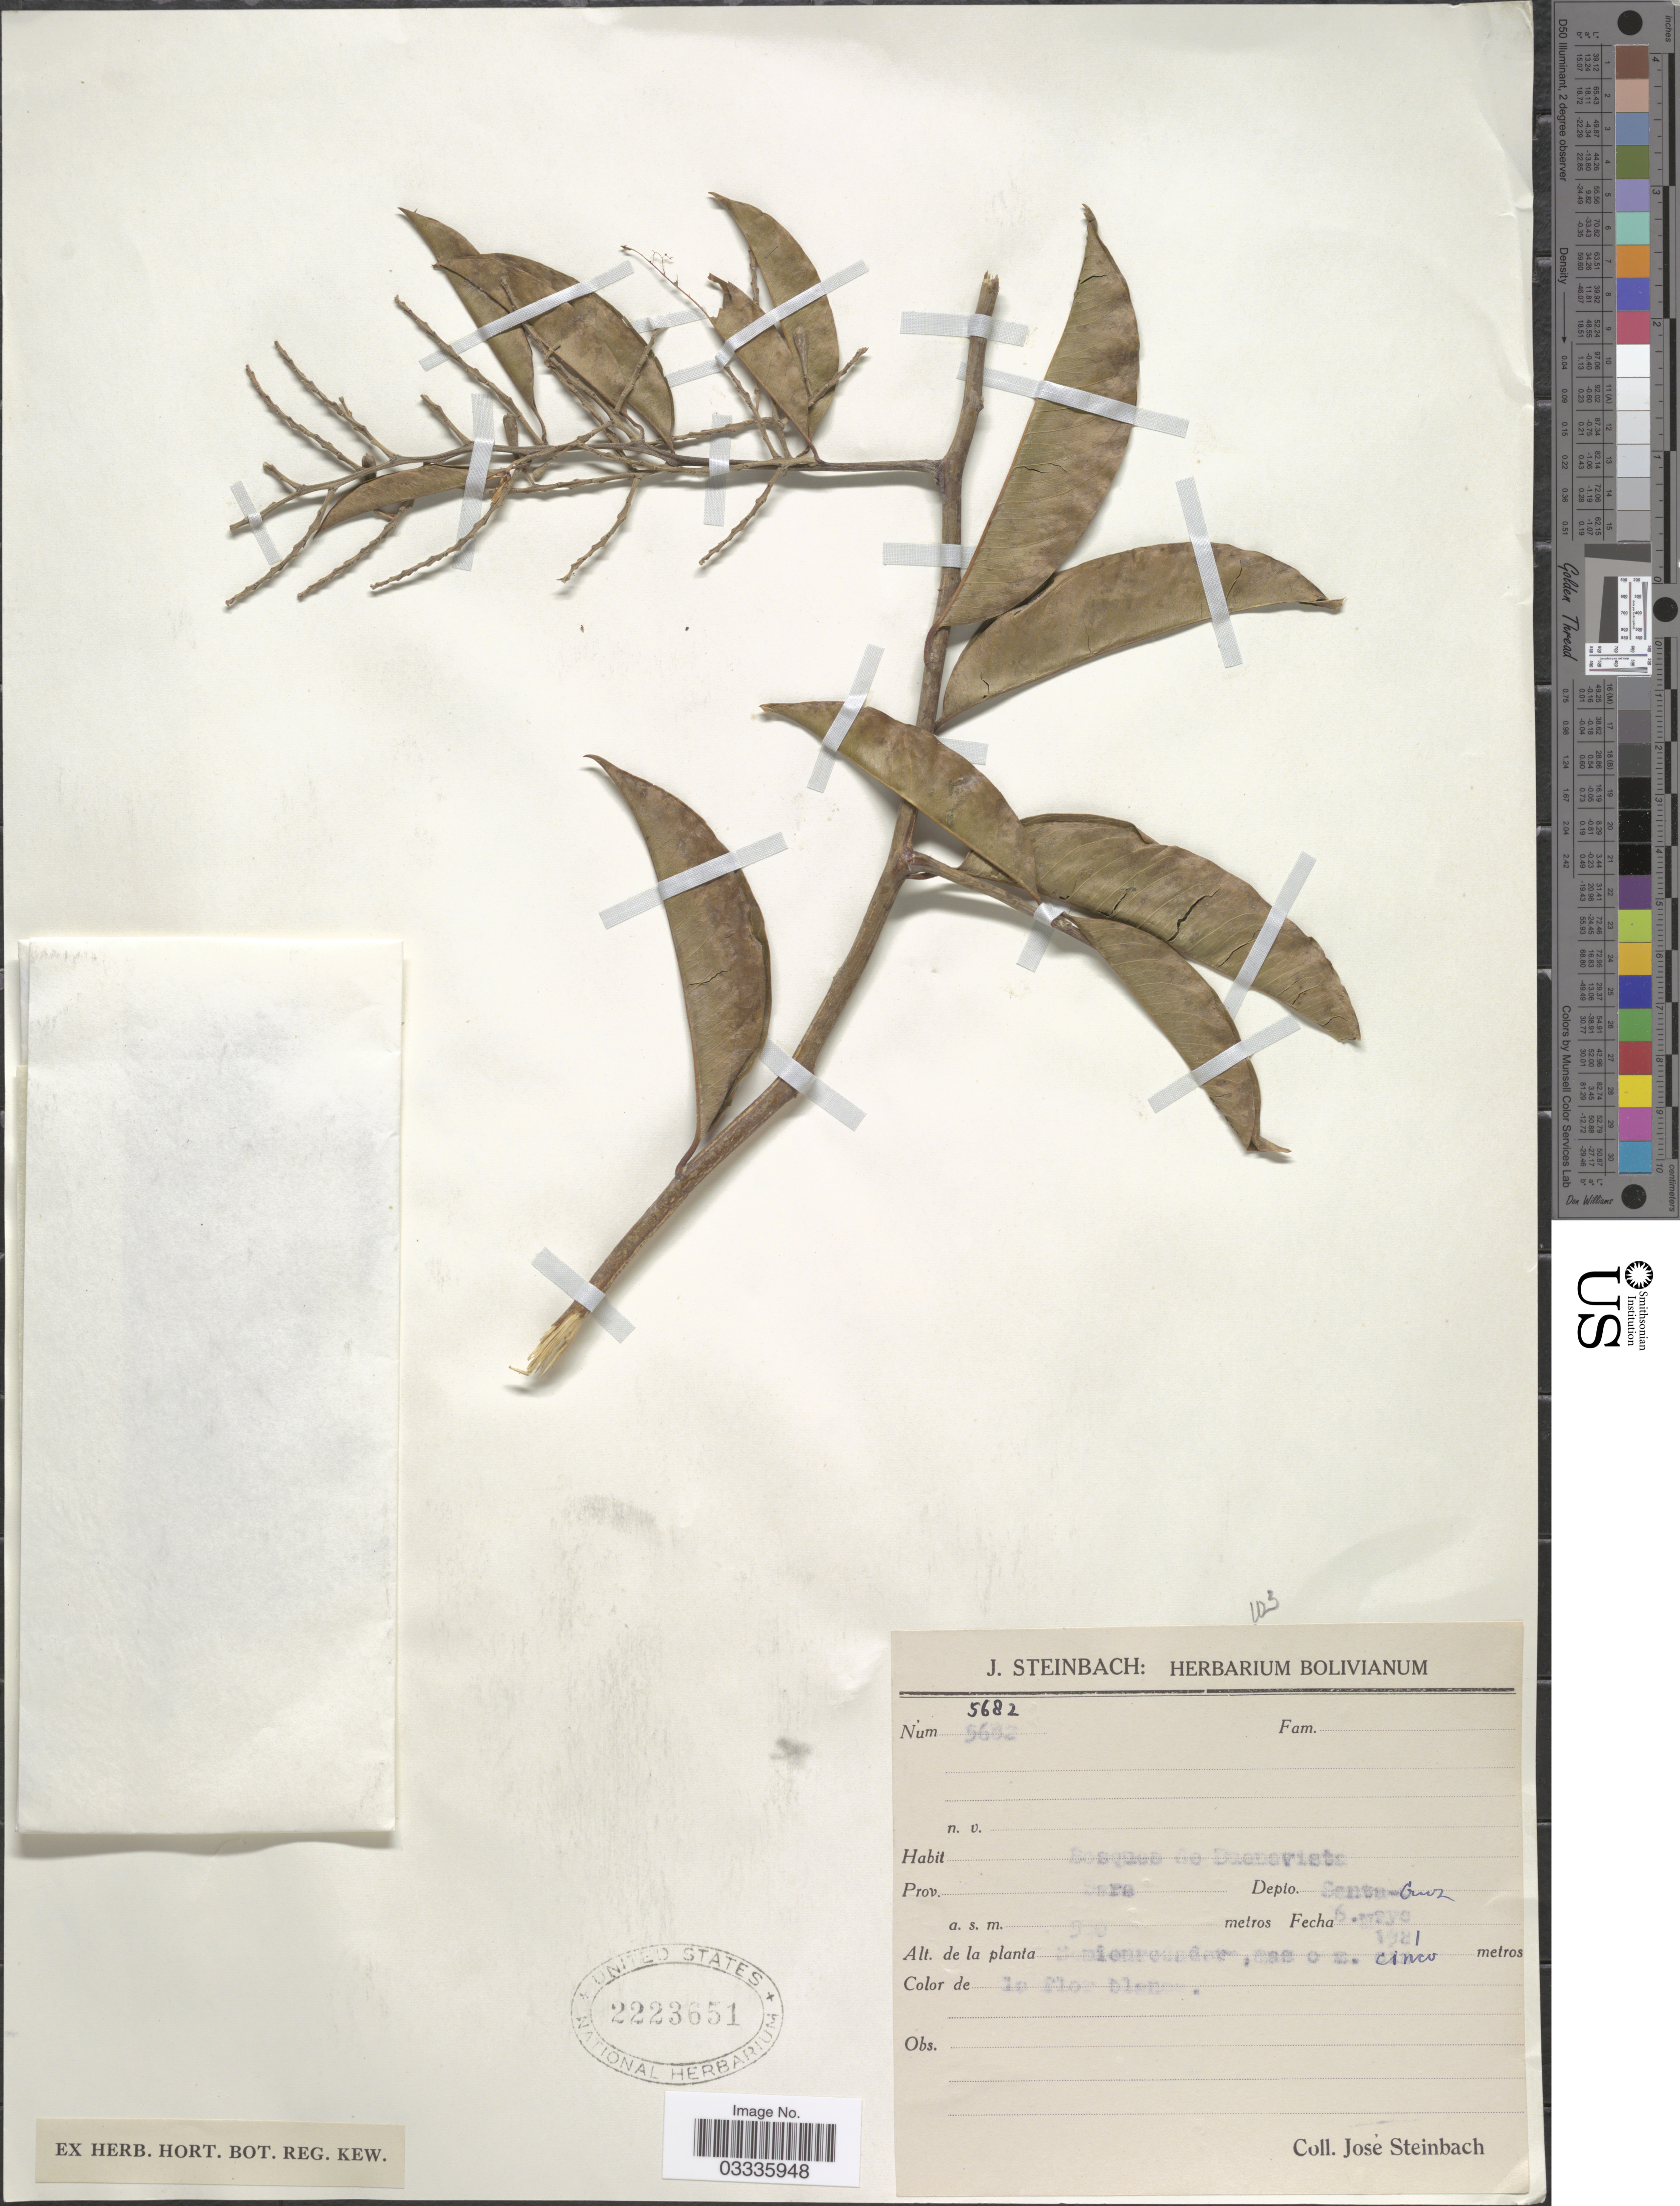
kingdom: Plantae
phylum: Tracheophyta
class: Magnoliopsida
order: Fabales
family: Polygalaceae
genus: Bredemeyera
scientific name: Bredemeyera floribunda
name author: Willd.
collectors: J. Steinbach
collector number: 5682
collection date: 1921-05-06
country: Bolivia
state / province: Santa Cruz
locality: Bosque de buenavista. Prov. Sara. Depto. Santa-Cruz.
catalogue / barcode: US 2223651